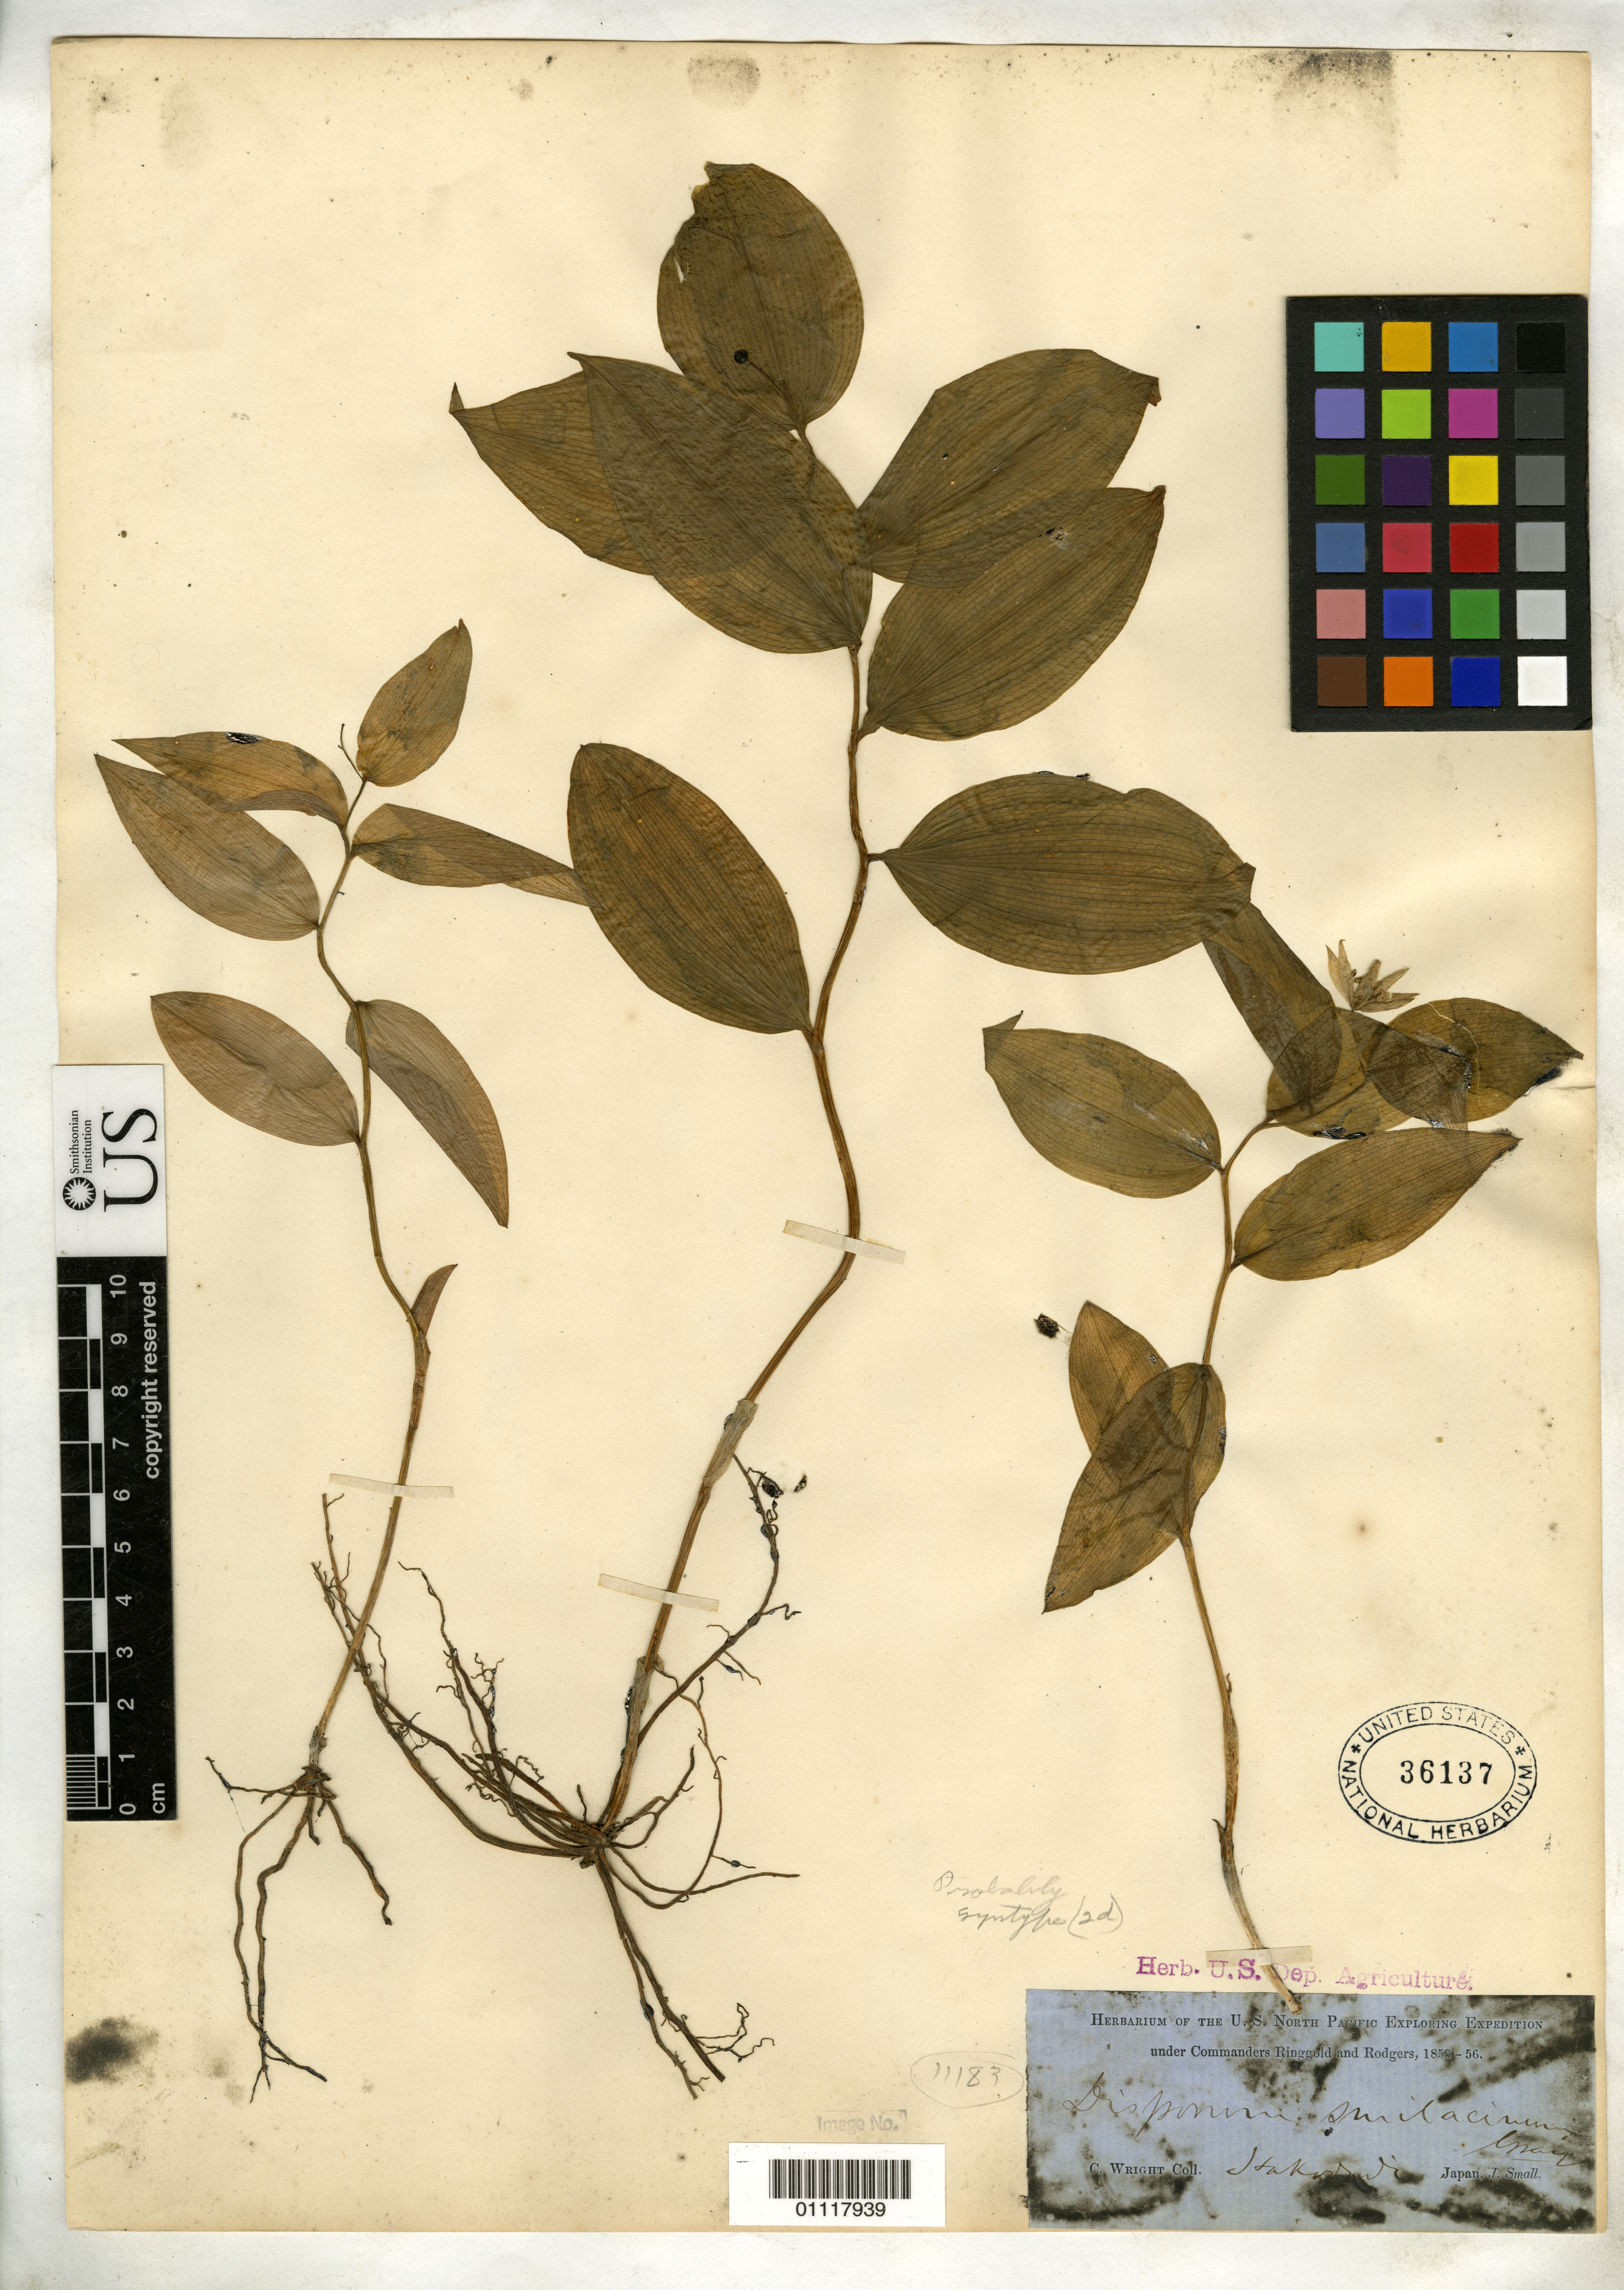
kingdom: Plantae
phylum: Tracheophyta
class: Liliopsida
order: Liliales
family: Colchicaceae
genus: Disporum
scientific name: Disporum smilacinum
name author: A. Gray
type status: Possible Isosyntype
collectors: C. Wright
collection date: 1853/1856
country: Japan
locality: Hakodadi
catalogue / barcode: US 36137